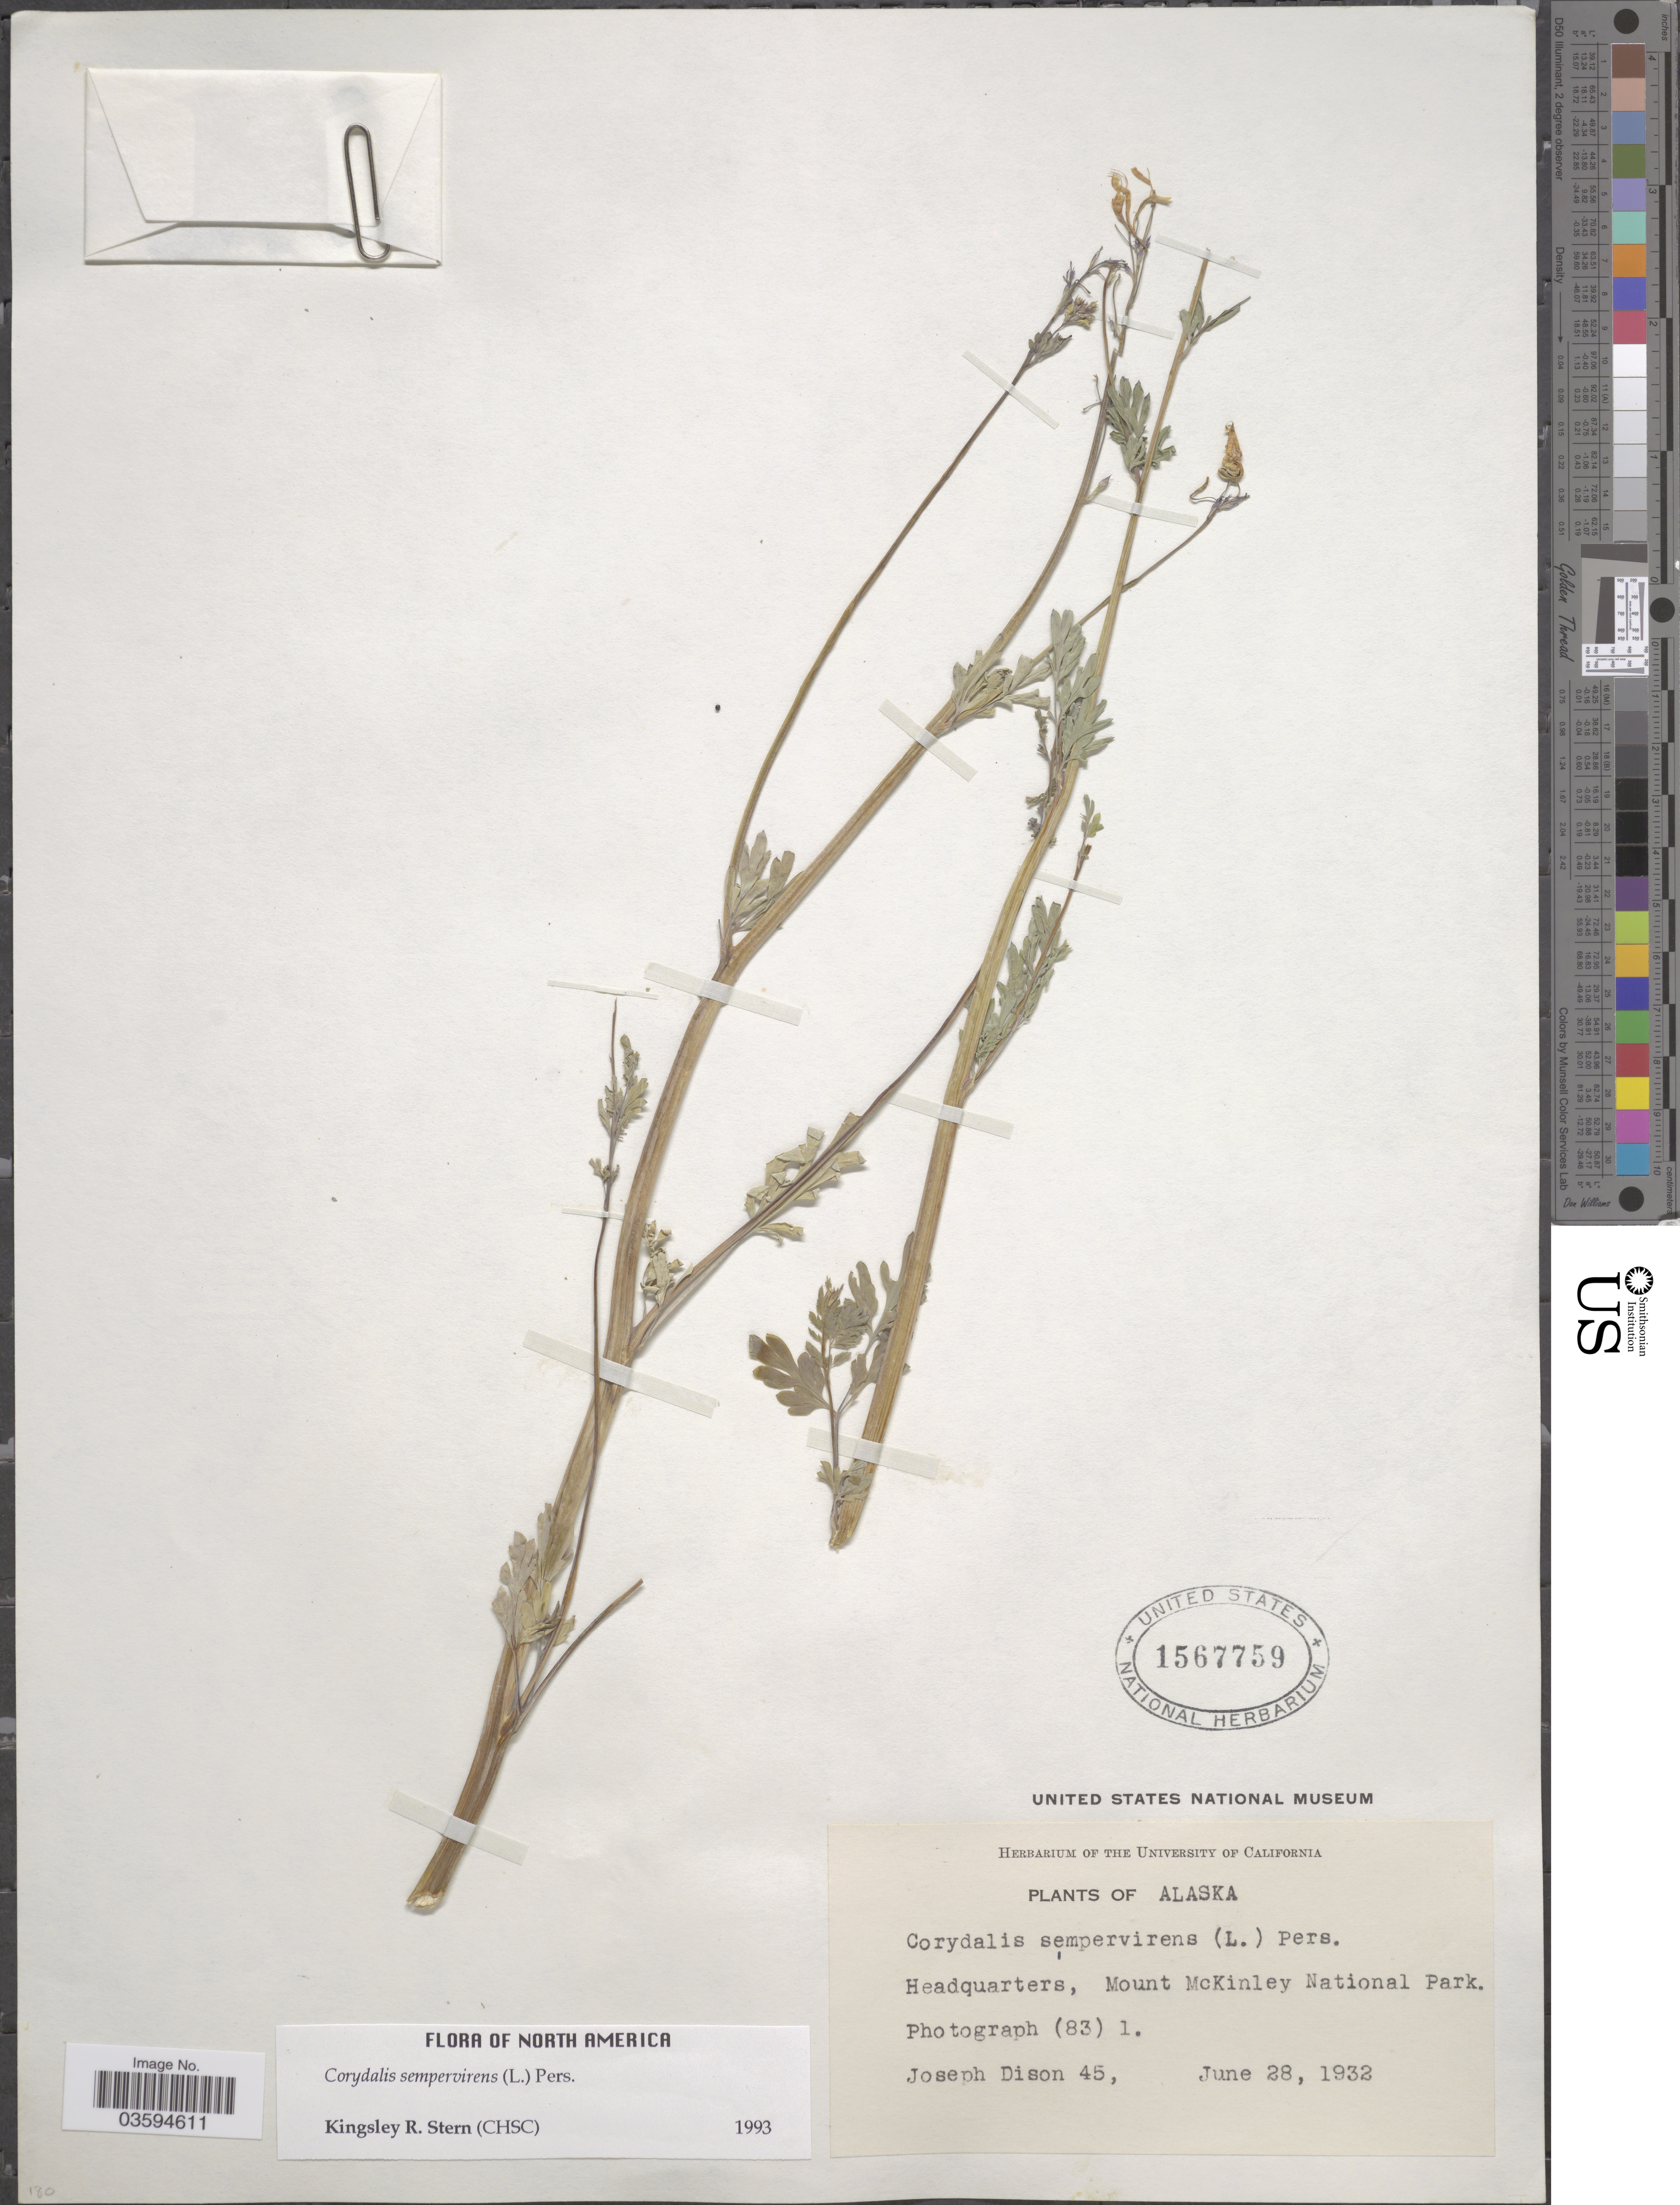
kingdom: Plantae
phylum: Tracheophyta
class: Magnoliopsida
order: Ranunculales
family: Papaveraceae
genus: Capnoides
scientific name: Capnoides sempervirens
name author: (L.) Borkh.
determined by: Strong, M. T., (US), Smithsonian Institution - National Museum of Natural History (UNITED STATES)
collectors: J. Dison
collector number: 45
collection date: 1932-06-28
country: United States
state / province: Alaska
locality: Headquarters, Mount McKinley National Park.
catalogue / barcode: US 1567759